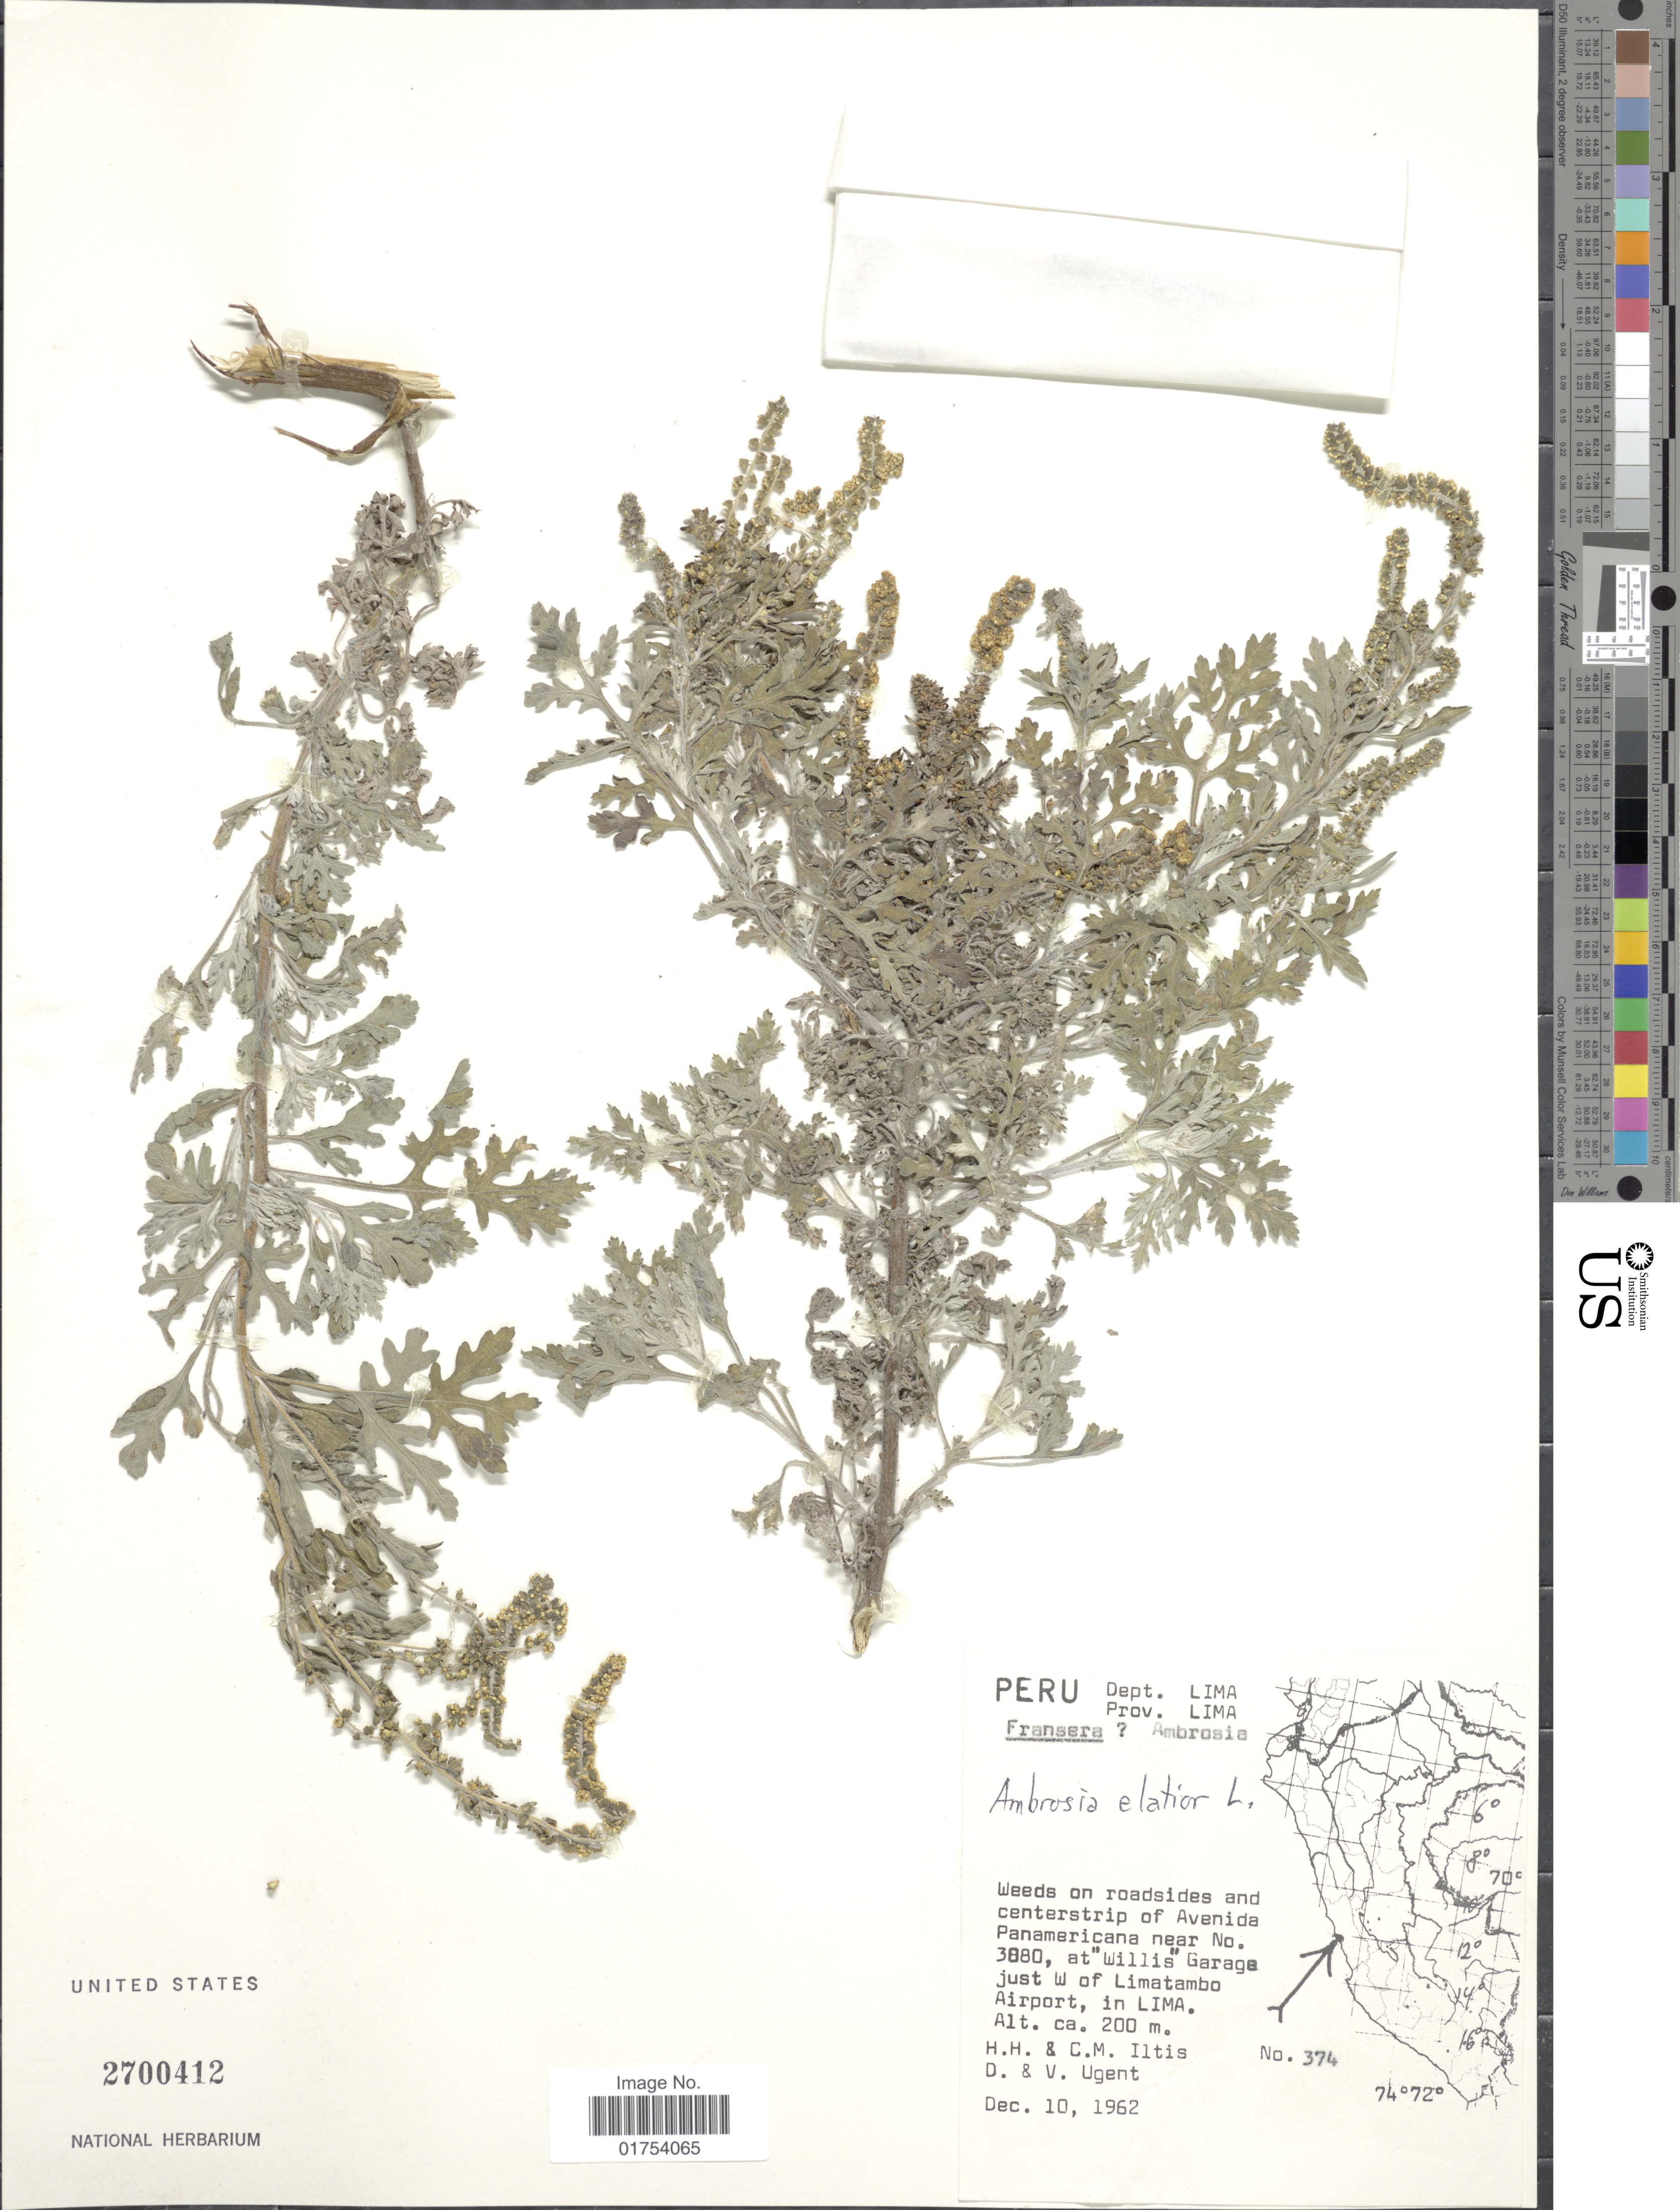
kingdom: Plantae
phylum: Tracheophyta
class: Magnoliopsida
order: Asterales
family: Asteraceae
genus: Ambrosia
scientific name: Ambrosia elatior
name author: L.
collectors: H. H. Iltis, C. M Iltis, D. Ugent & V. Ugent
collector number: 374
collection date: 1962-12-10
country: Peru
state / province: Lima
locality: Prov. Lima, Weeds on roadsides and centerstrip of Avenida Panamericana near No. 3880, at "Willis" Garaga just W of Limatambo Airport, in Lima.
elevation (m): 200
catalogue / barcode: US 2700412